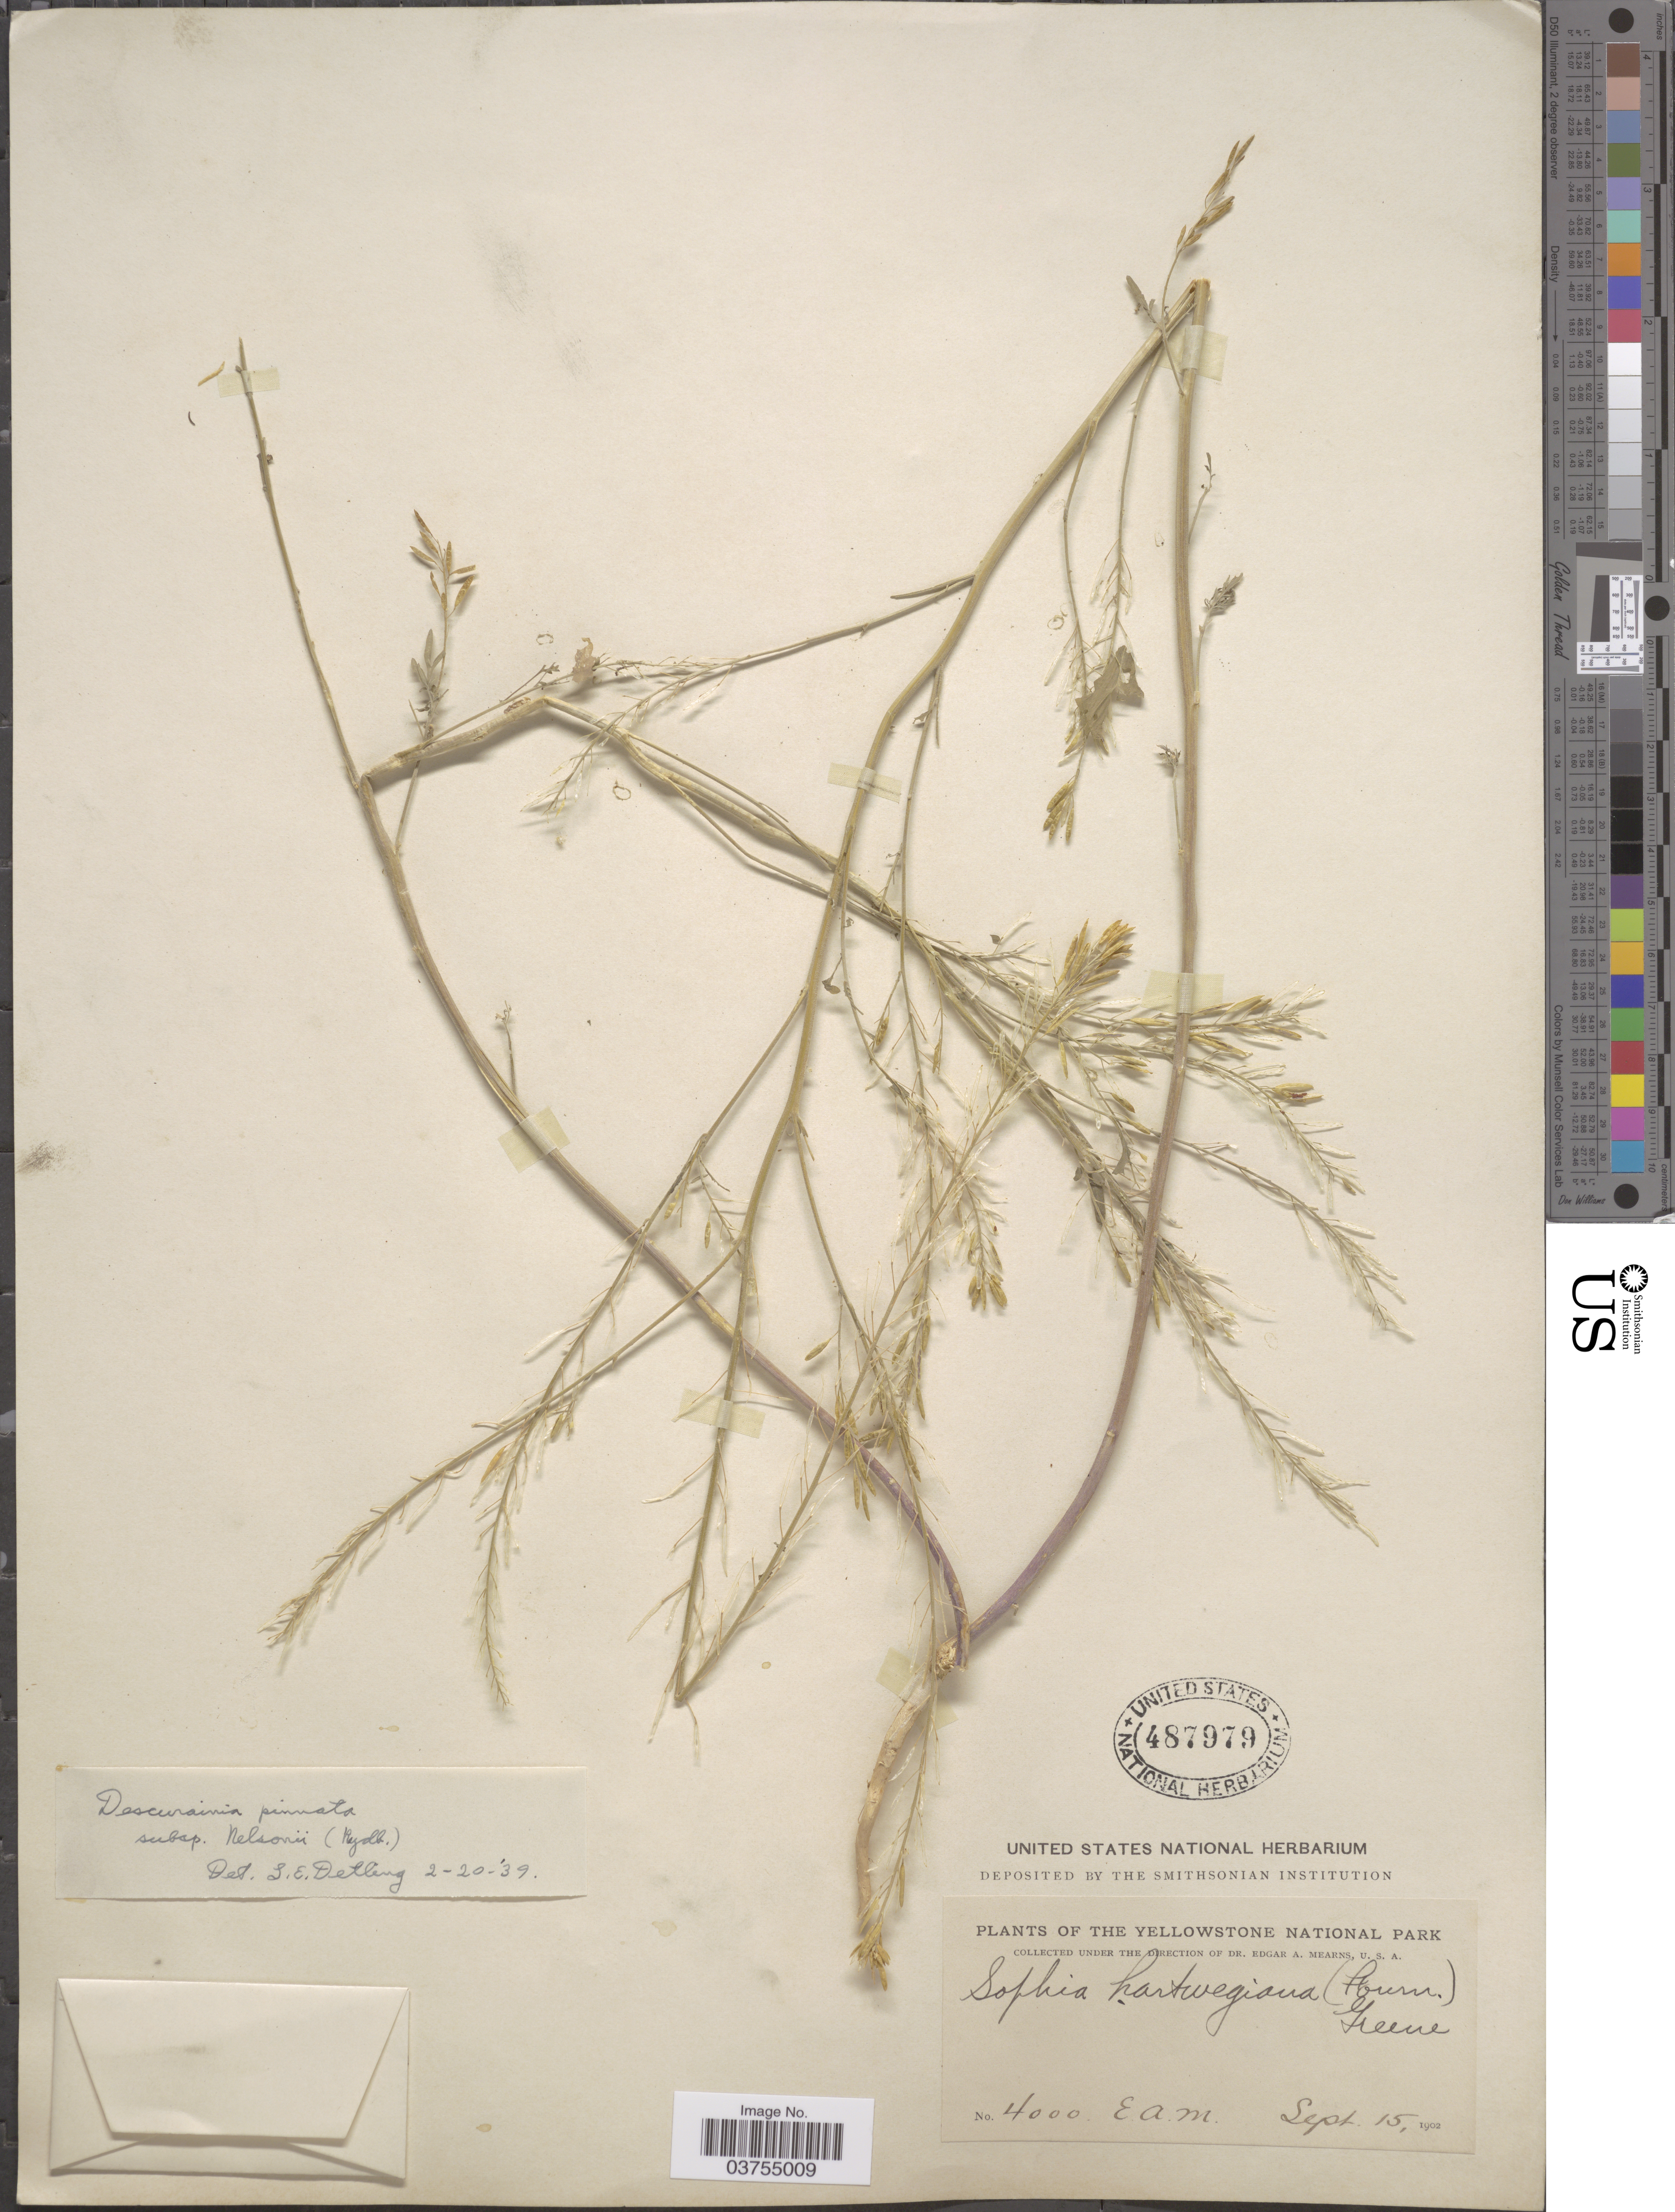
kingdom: Plantae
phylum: Tracheophyta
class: Magnoliopsida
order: Brassicales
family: Brassicaceae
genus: Descurainia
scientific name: Descurainia pinnata subsp. nelsonii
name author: (Rydb.) M. Peck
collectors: E. A. Mearns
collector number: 4000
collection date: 1902-09-15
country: United States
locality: The Yellowstone National Park.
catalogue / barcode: US 487979